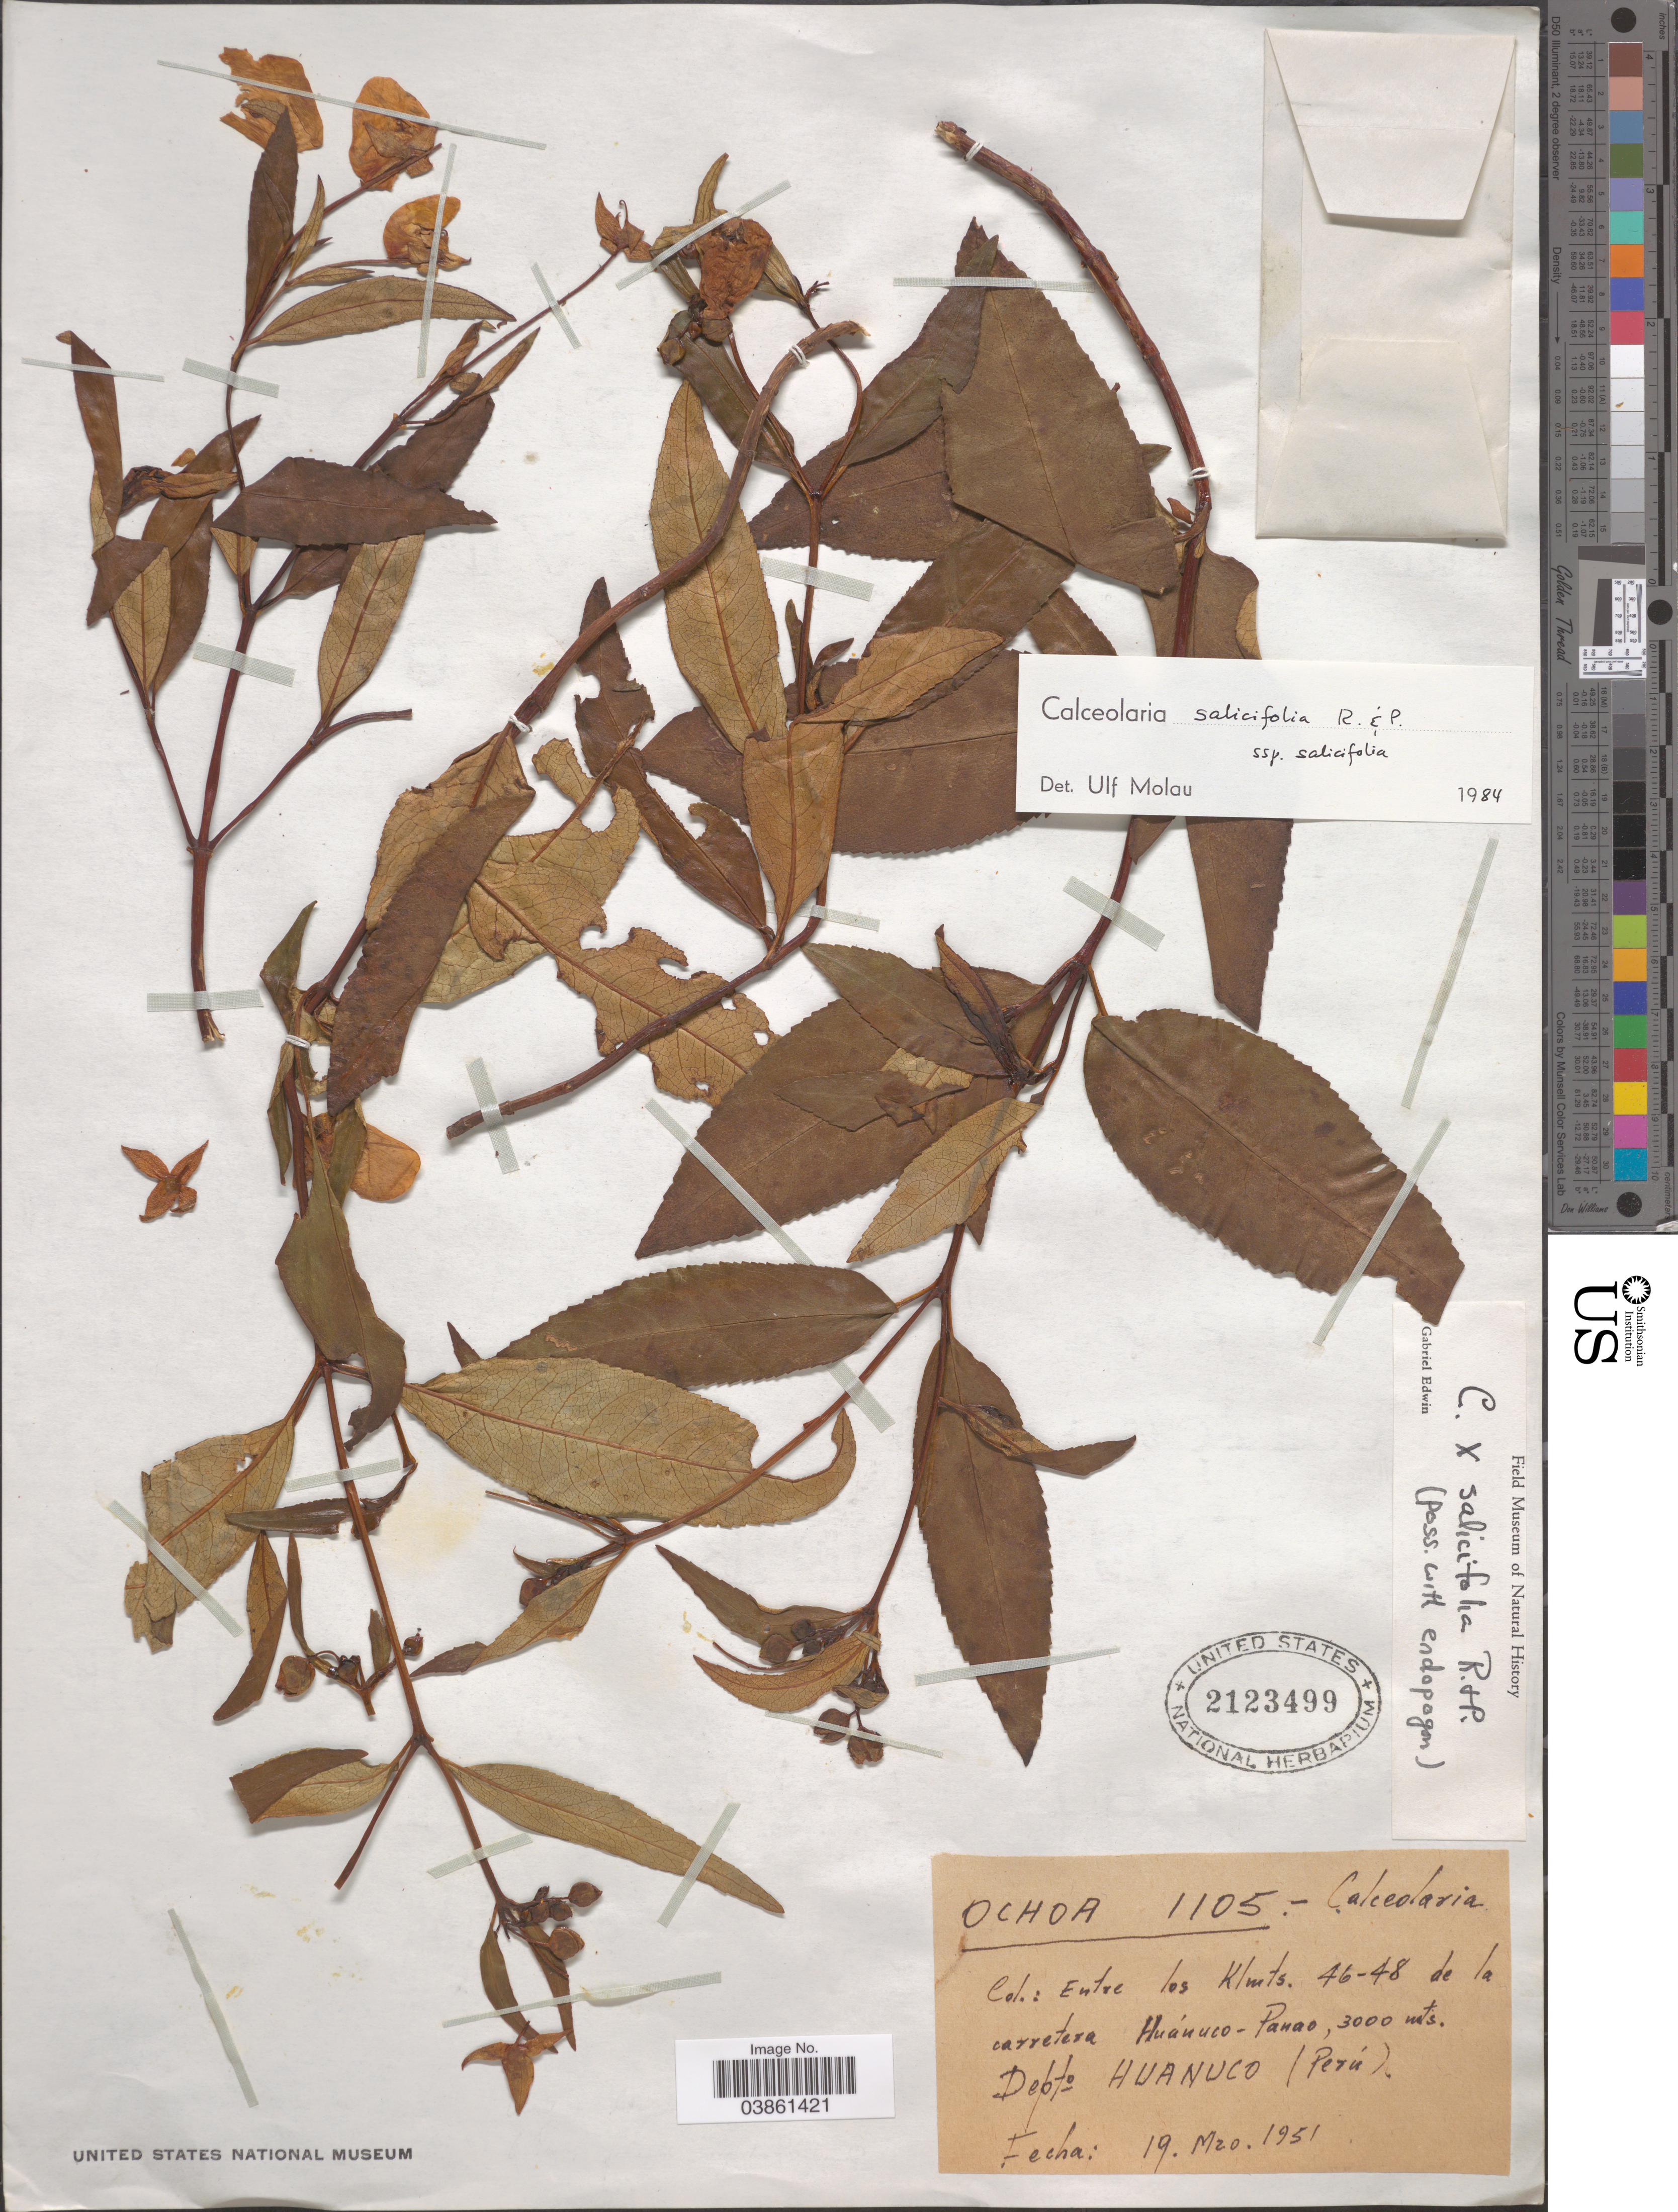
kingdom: Plantae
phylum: Tracheophyta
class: Magnoliopsida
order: Lamiales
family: Calceolariaceae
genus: Calceolaria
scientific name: Calceolaria salicifolia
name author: Ruiz & Pav.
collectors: -. Ochoa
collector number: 1105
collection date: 1951-03-19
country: Peru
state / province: Huánuco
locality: Entre los klmts. 46-48 de la carretera Huánuco - Panao. Depto. Huanuco.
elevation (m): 3000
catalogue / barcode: US 2123499